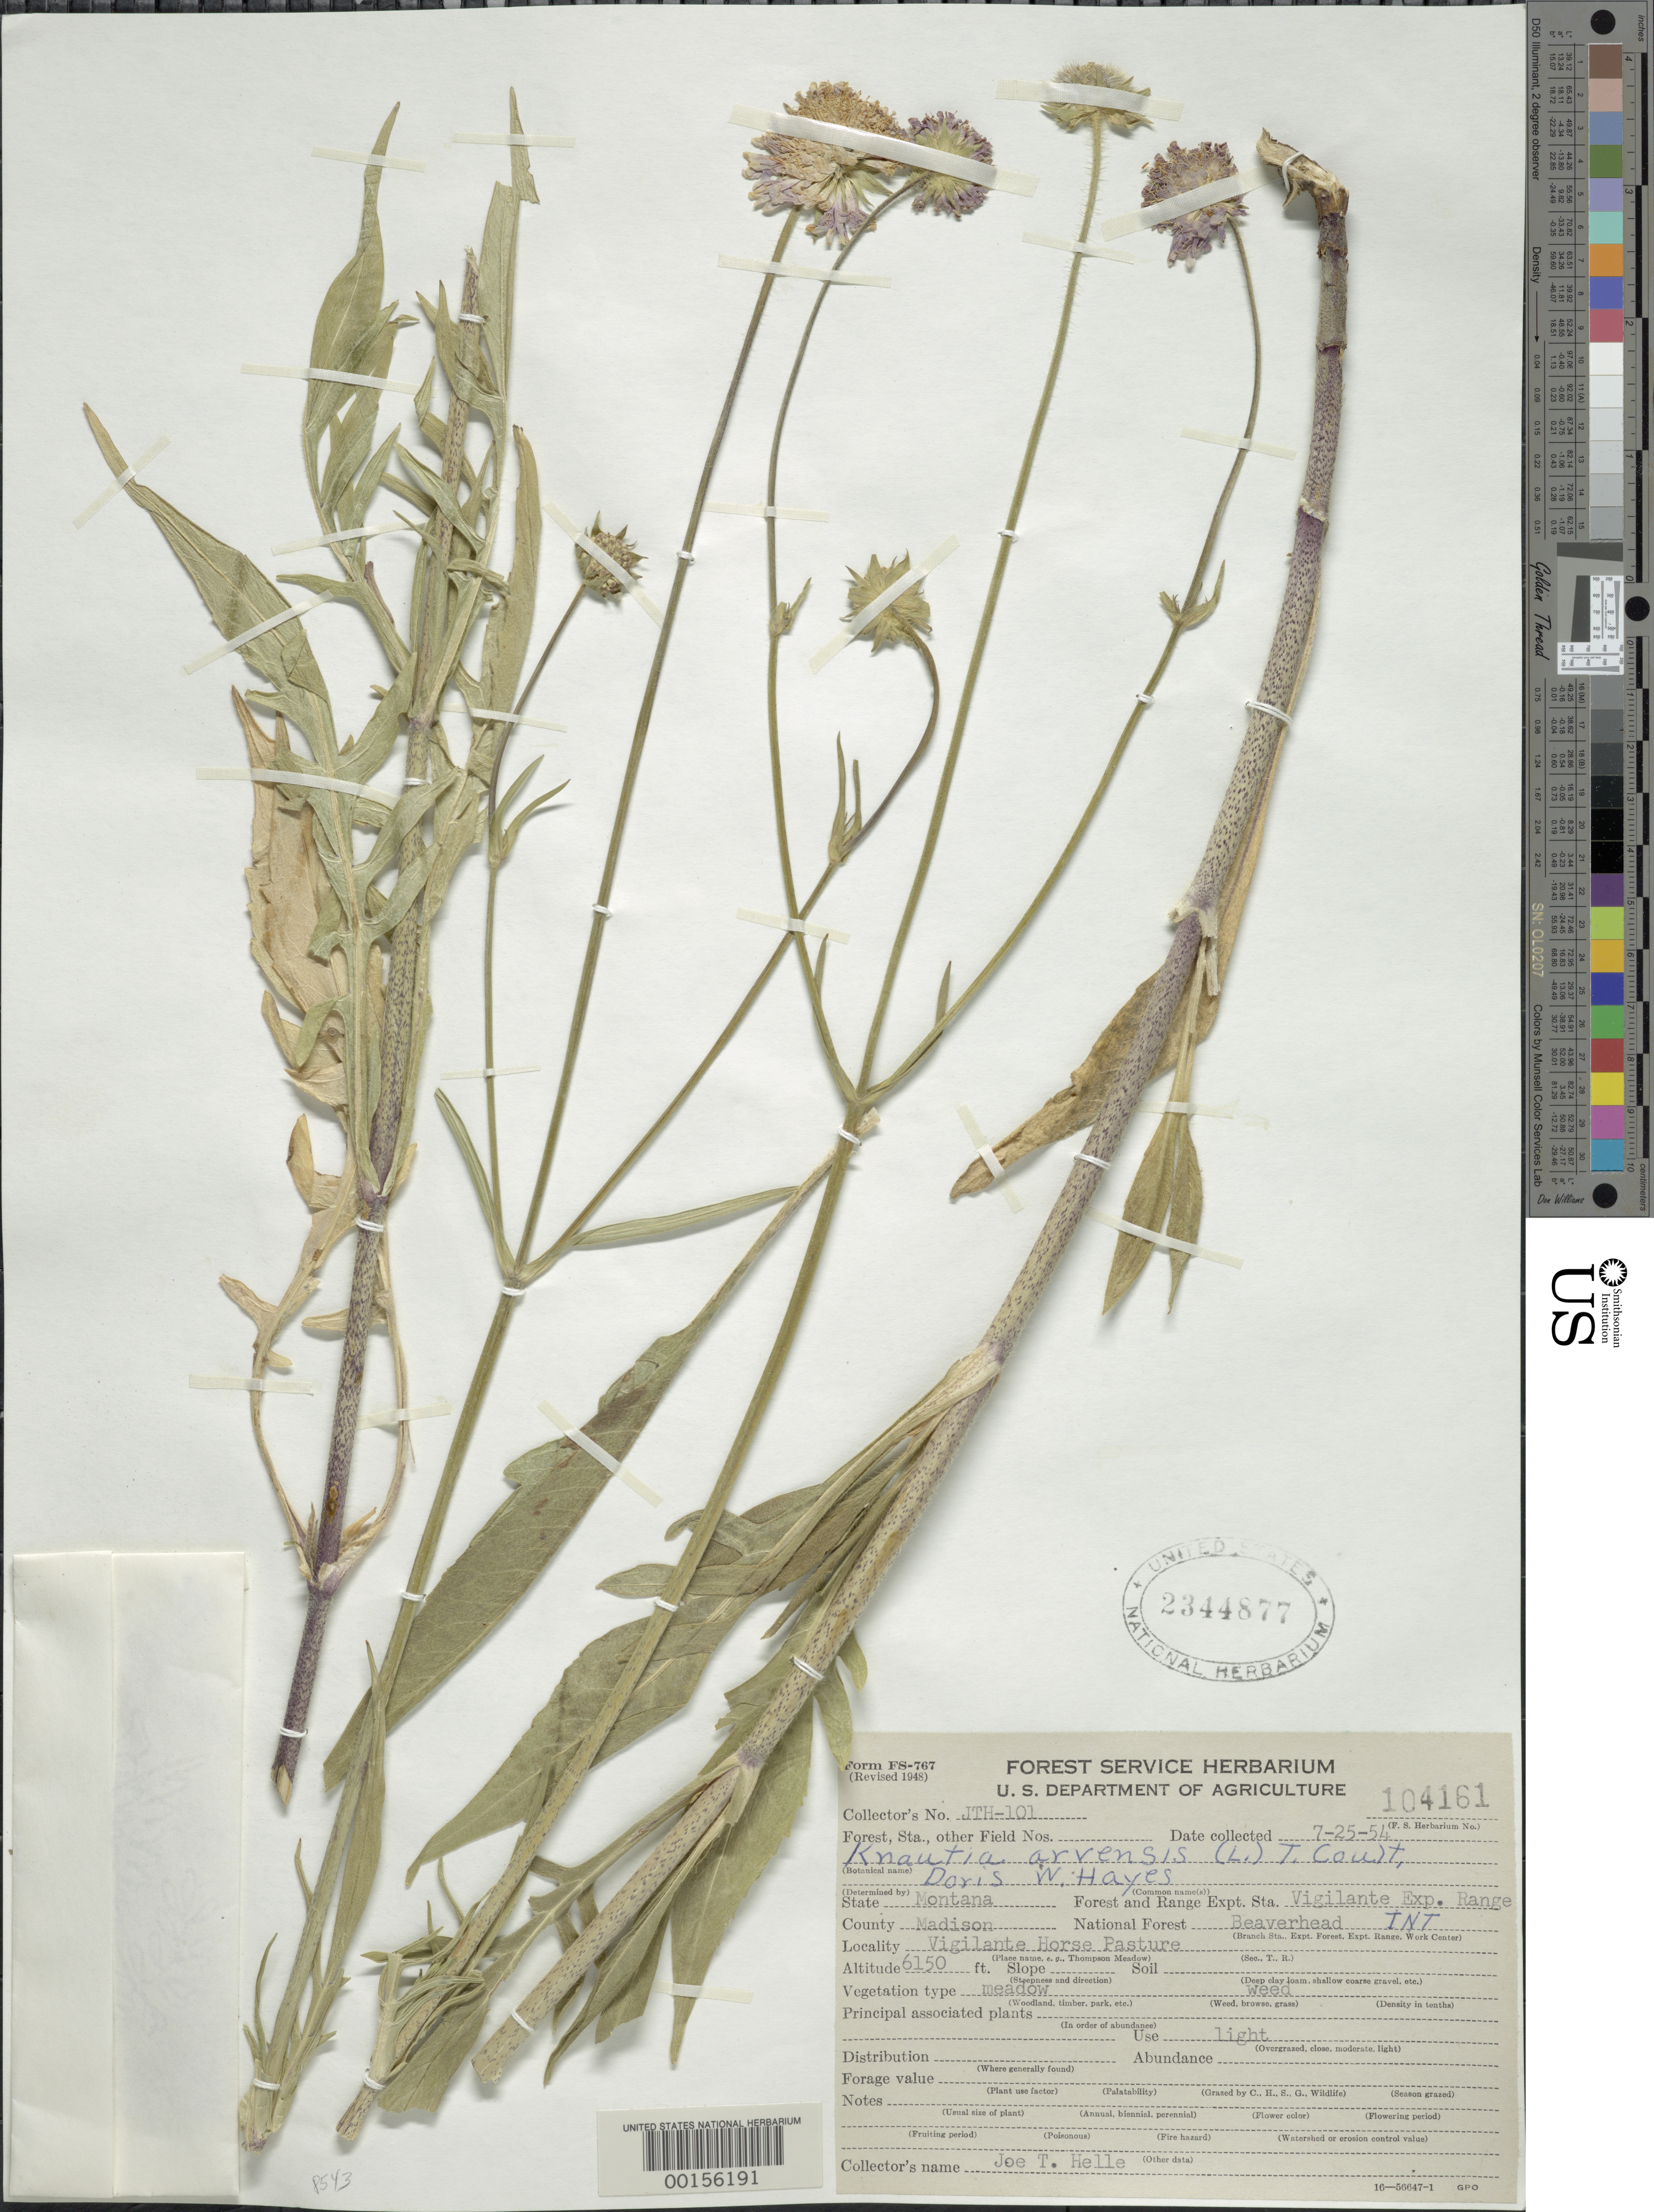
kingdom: Plantae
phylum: Tracheophyta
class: Magnoliopsida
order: Dipsacales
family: Caprifoliaceae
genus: Knautia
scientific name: Knautia arvensis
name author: (L.) Coult.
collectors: J. Helle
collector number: JTH-101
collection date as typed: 25 Jul 1954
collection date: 1954-07-25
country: United States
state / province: Montana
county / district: Madison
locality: Vigilante Exp. Range, Beaverhead TNT, Vigilante Horse Pasture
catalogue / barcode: US 2344877